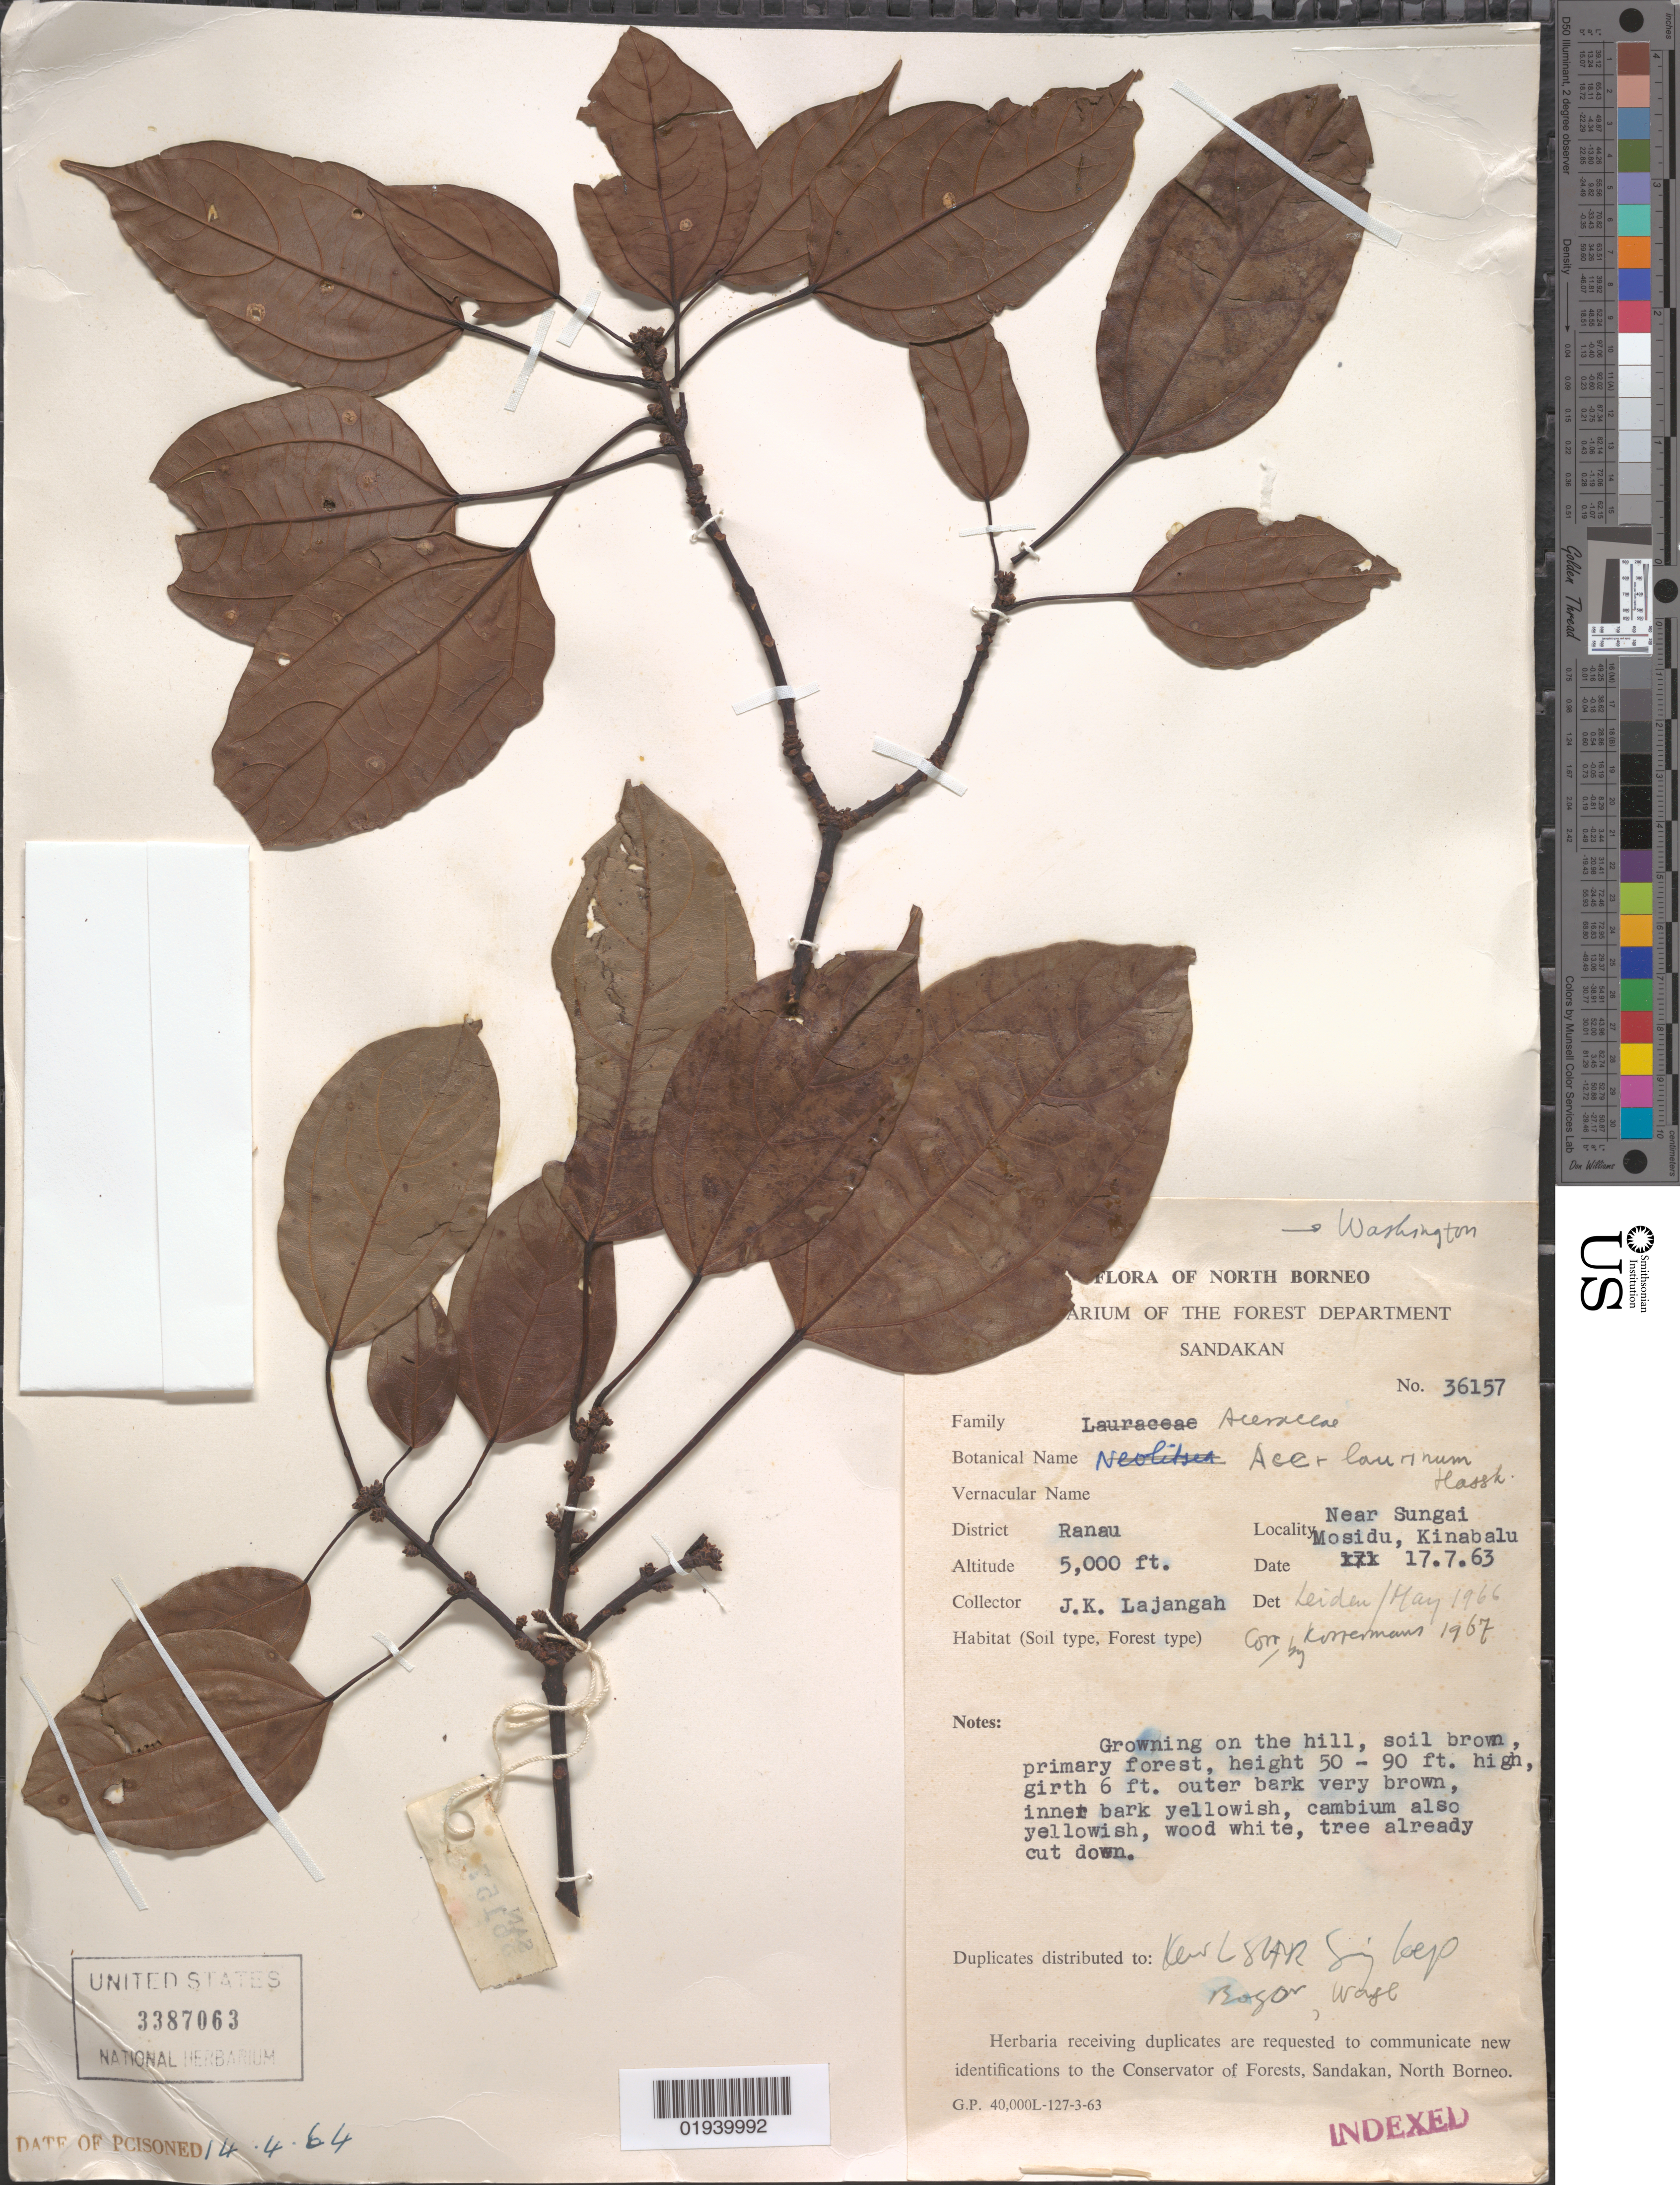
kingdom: Plantae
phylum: Tracheophyta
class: Magnoliopsida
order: Sapindales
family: Sapindaceae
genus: Acer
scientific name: Acer laurinum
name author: Hassk.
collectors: J.K. Lajangah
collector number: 36157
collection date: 1963-07-17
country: Malaysia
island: Borneo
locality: Dist. Ranau, near Sungai Mosidu, Kinabalu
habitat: Primary forest. Growing on the hill, soil brown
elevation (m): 1524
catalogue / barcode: US 3387063